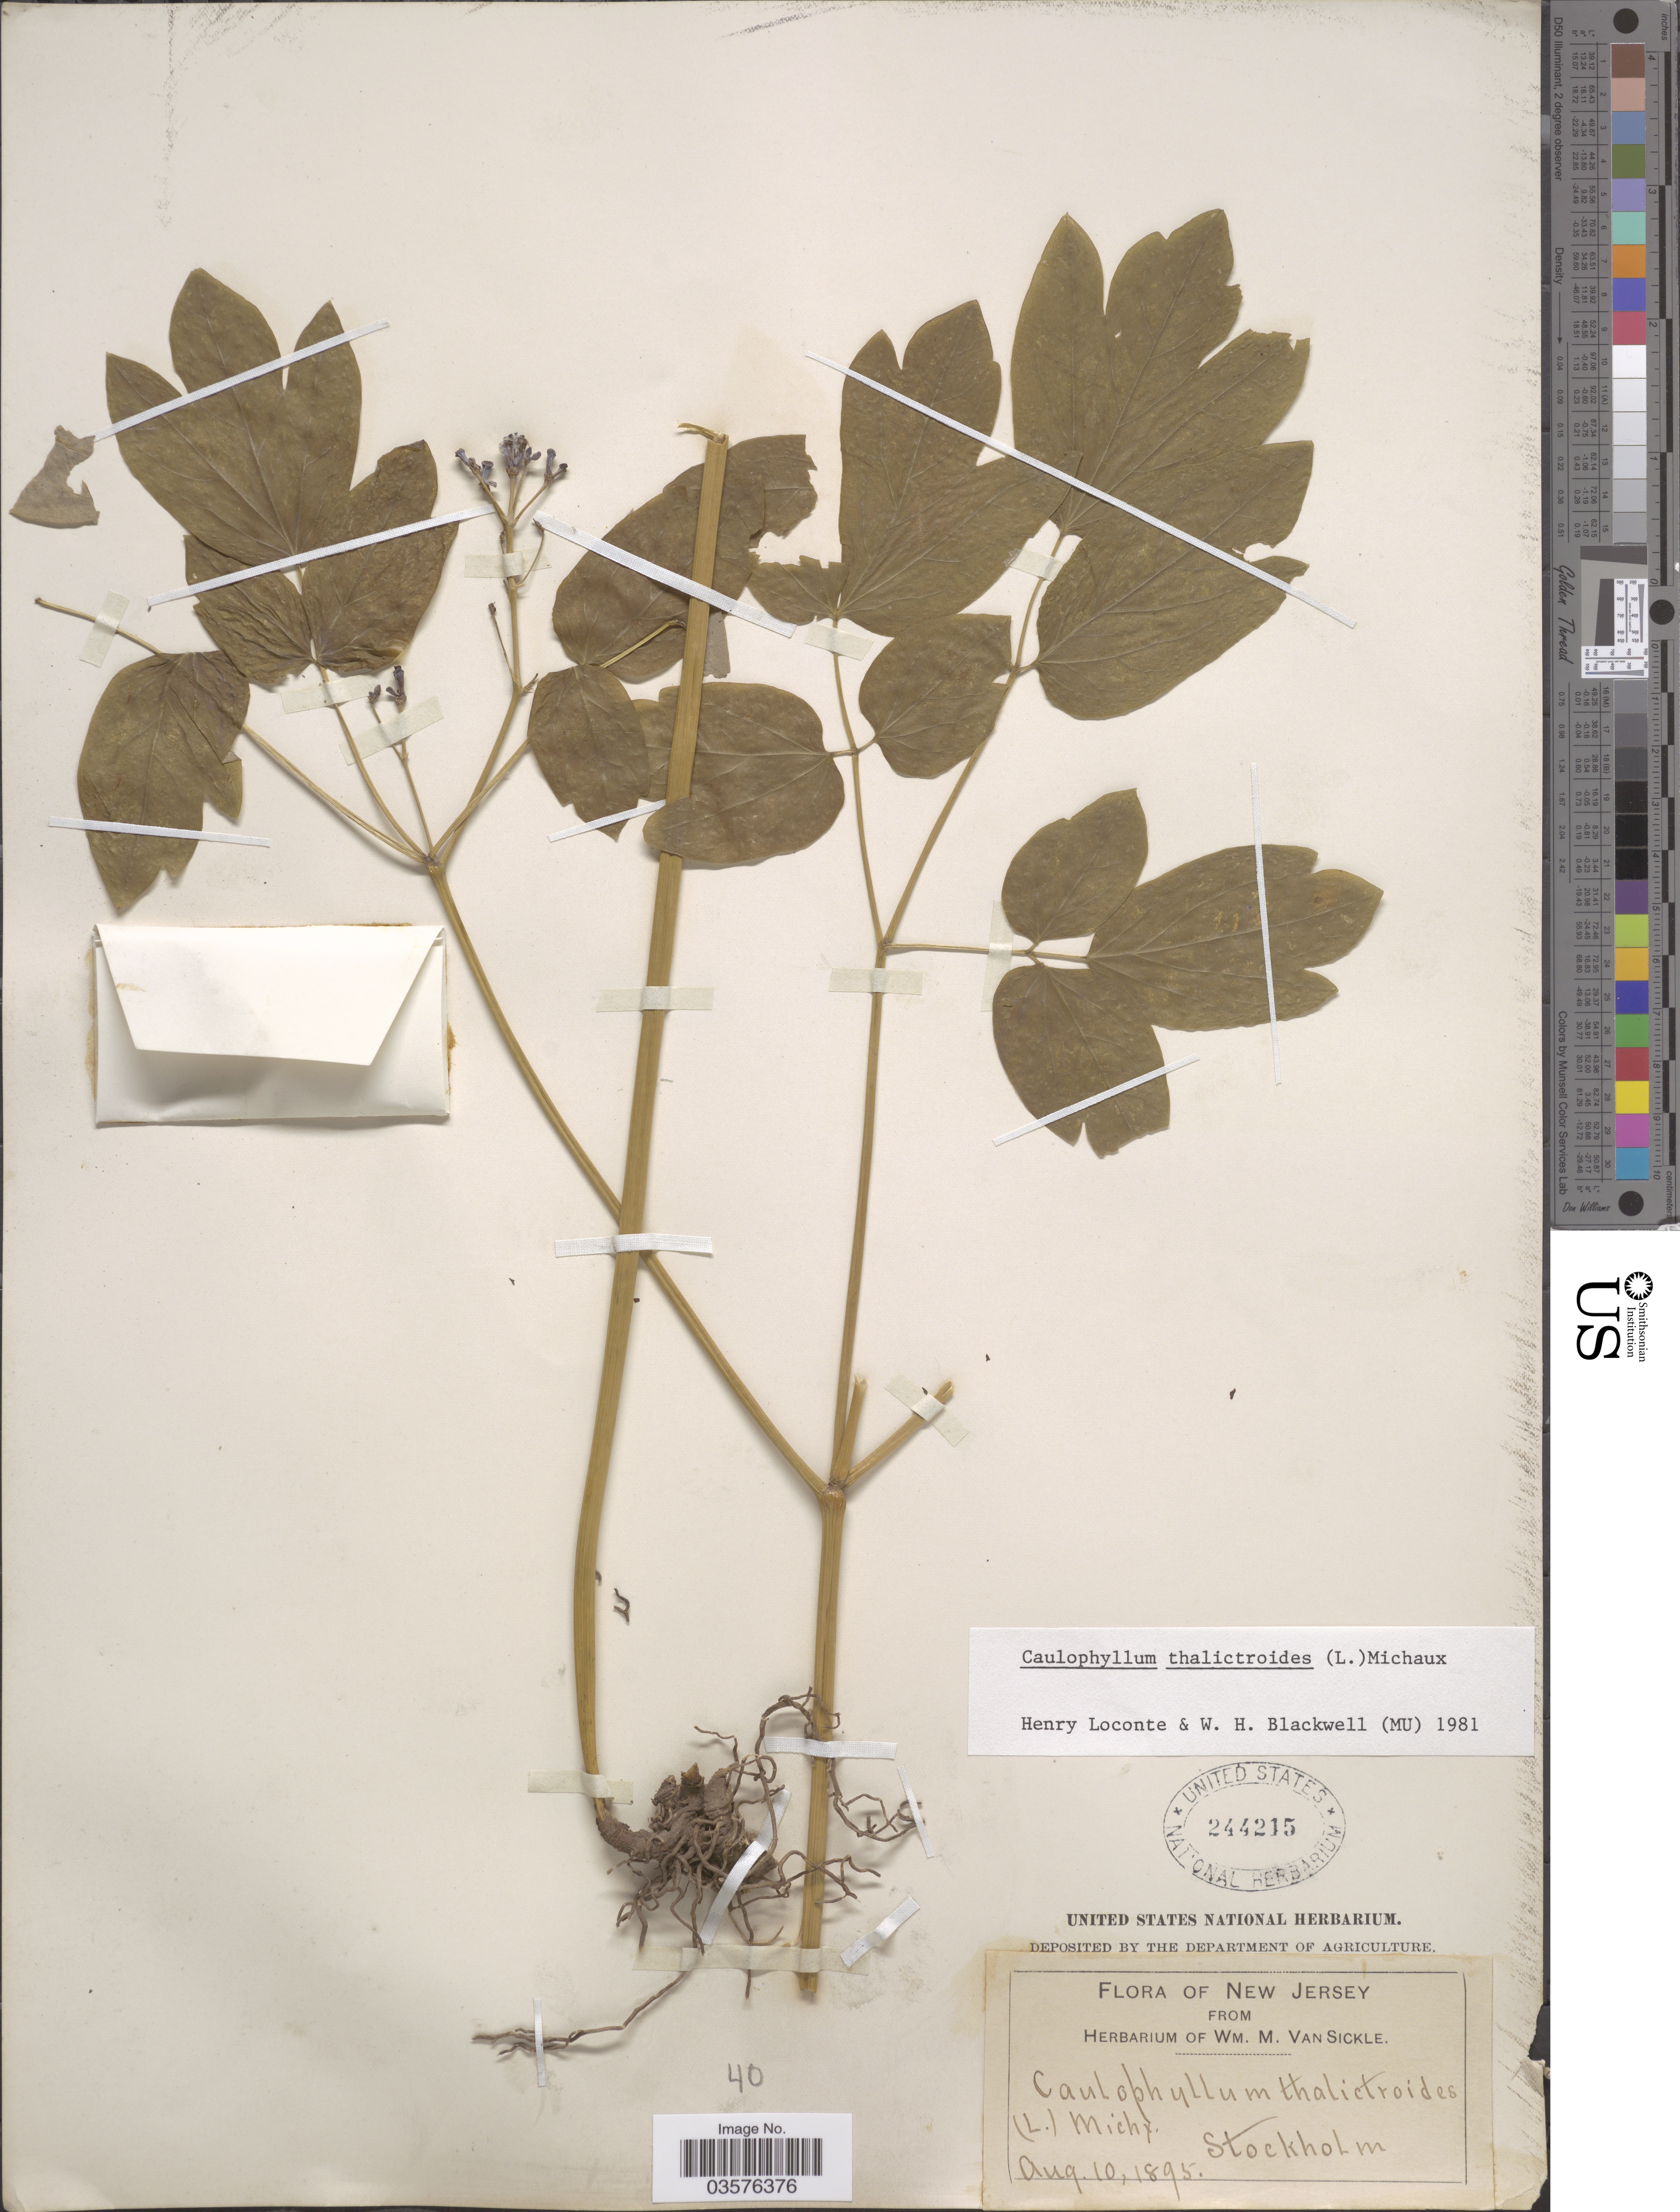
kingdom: Plantae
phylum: Tracheophyta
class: Magnoliopsida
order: Ranunculales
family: Berberidaceae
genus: Caulophyllum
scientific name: Caulophyllum thalictroides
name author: (L.) Michx.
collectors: W. M. Van Sickle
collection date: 1895-08-10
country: United States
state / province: New Jersey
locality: Stockholm.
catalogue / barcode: US 244215